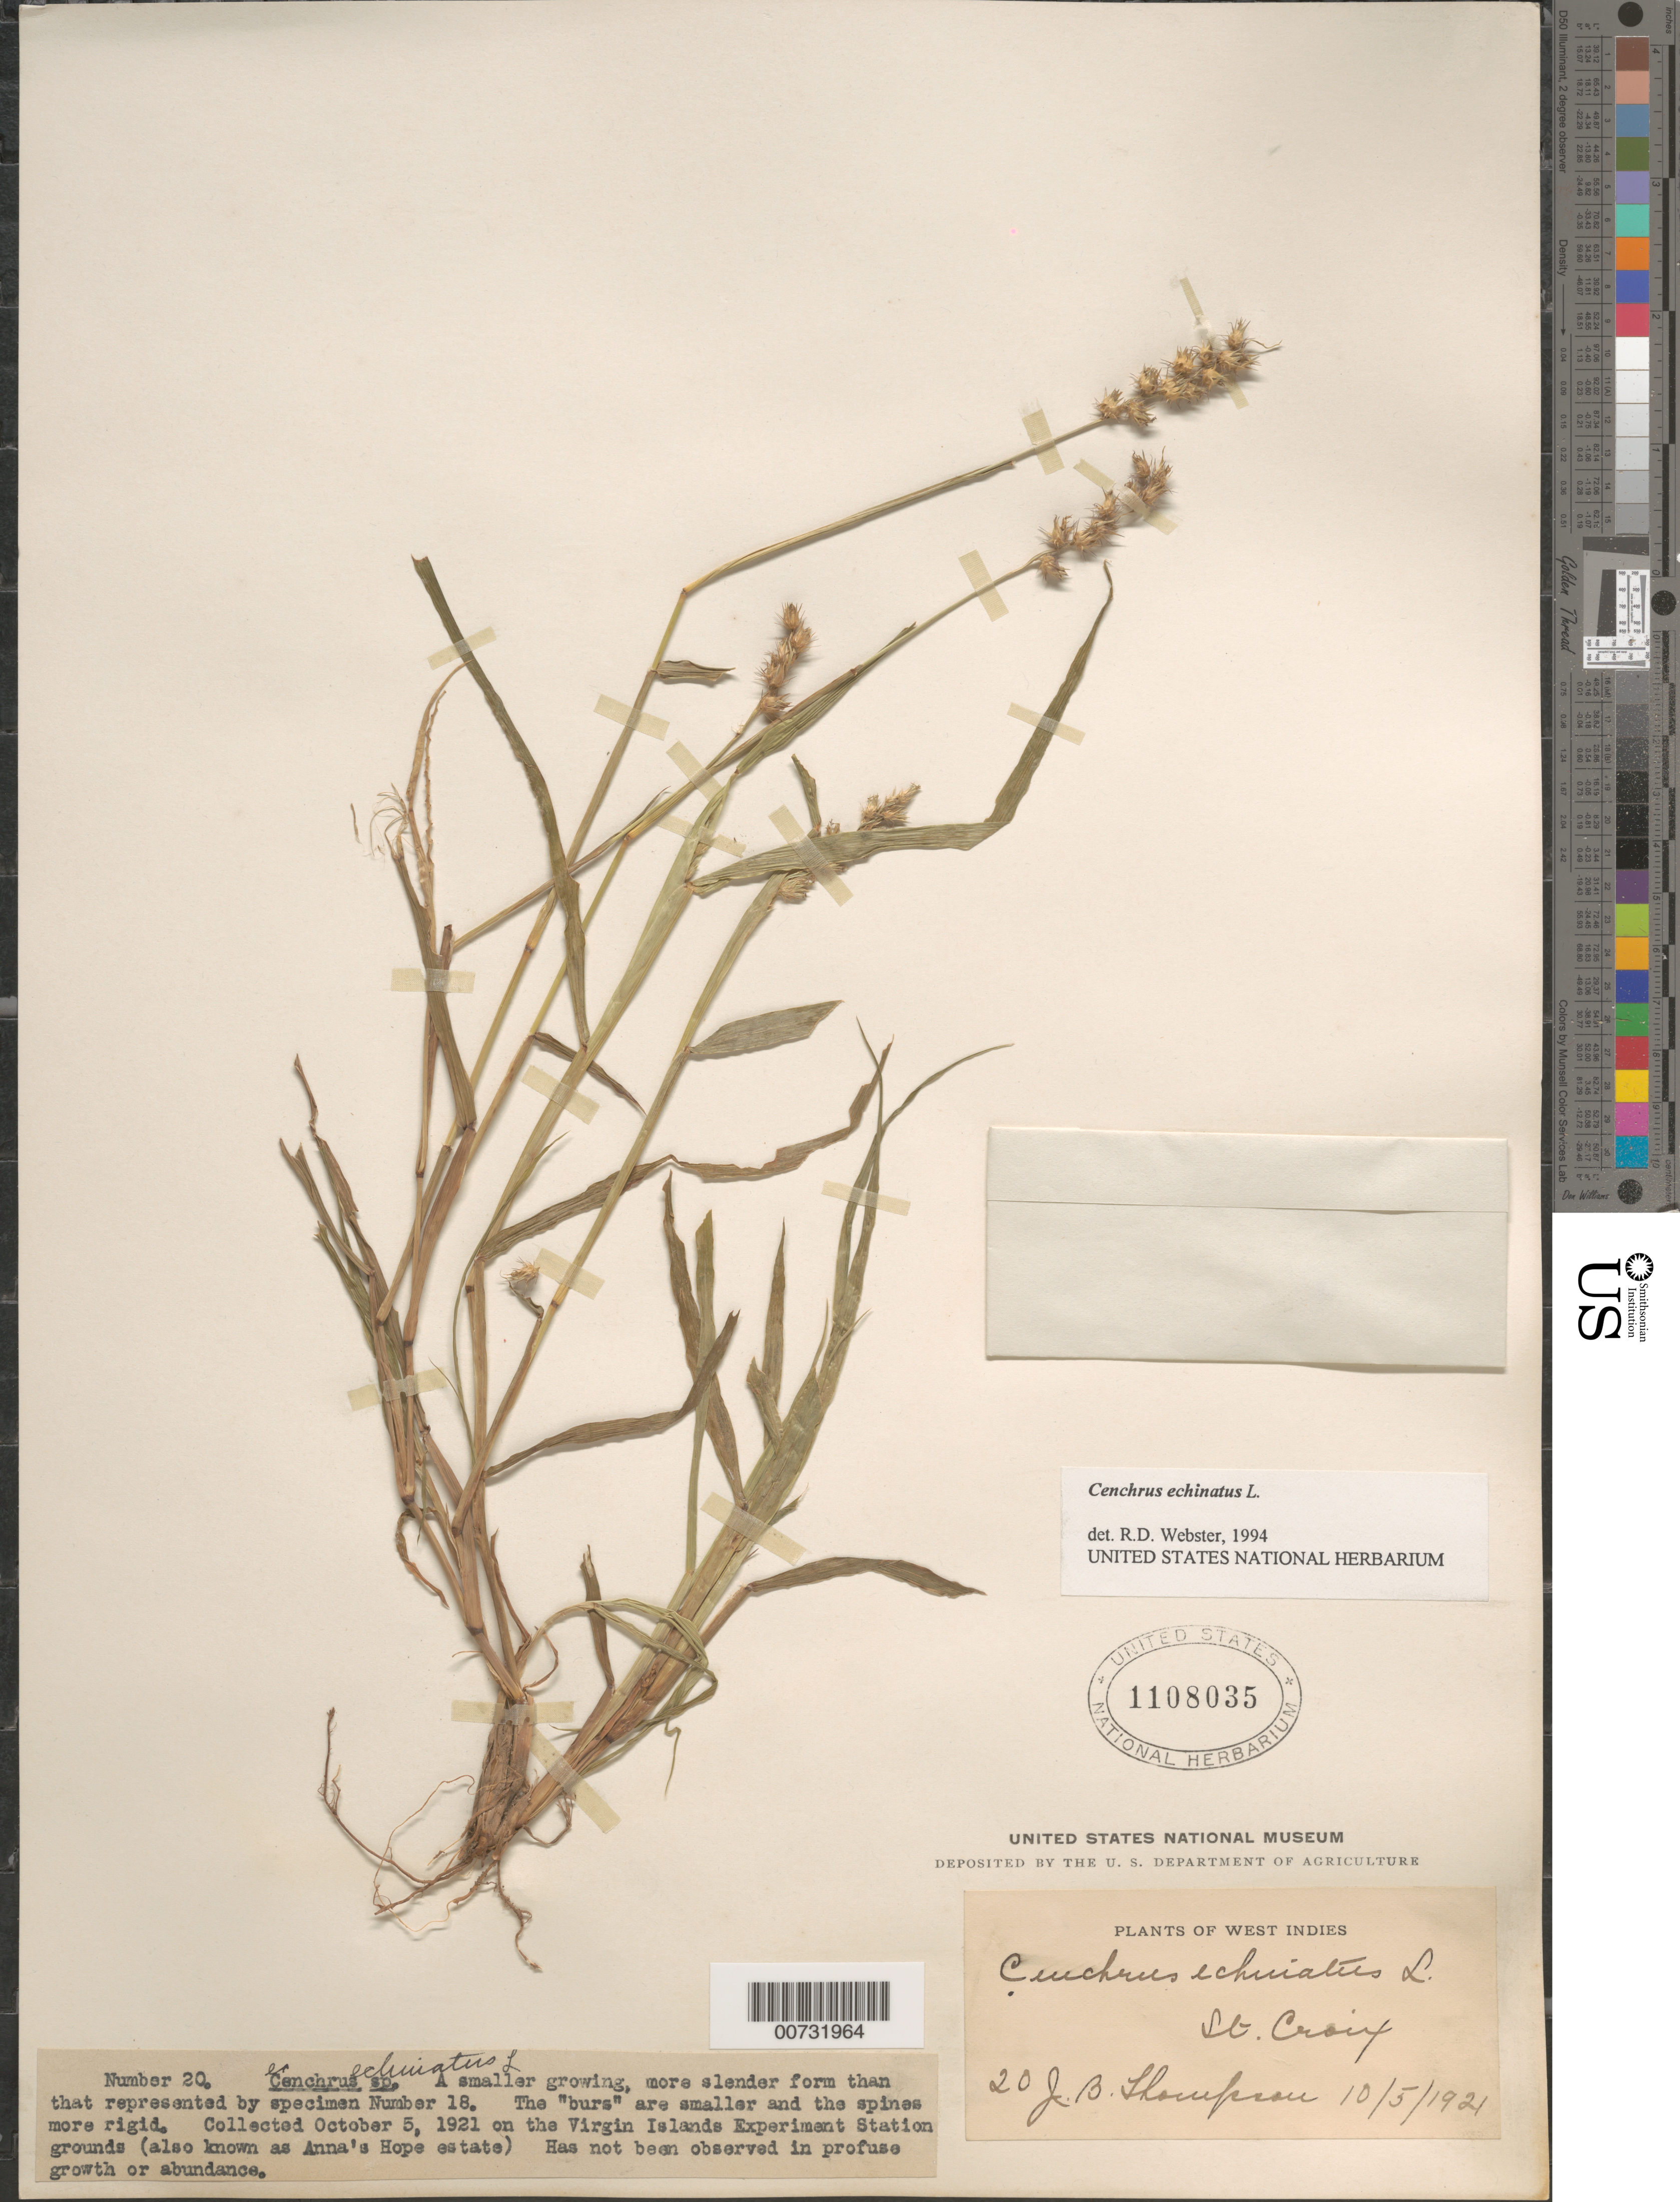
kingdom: Plantae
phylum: Tracheophyta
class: Liliopsida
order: Poales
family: Poaceae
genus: Cenchrus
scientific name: Cenchrus echinatus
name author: L.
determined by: Webster, Robert D.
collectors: J. B. Thompson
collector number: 20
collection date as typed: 05 Oct 1921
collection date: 1921-10-05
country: U.S. Virgin Islands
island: St. Croix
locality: St. Croix; Virgin Islands Exp. Station Grounds (Anna's Hope)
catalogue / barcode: US 1108035